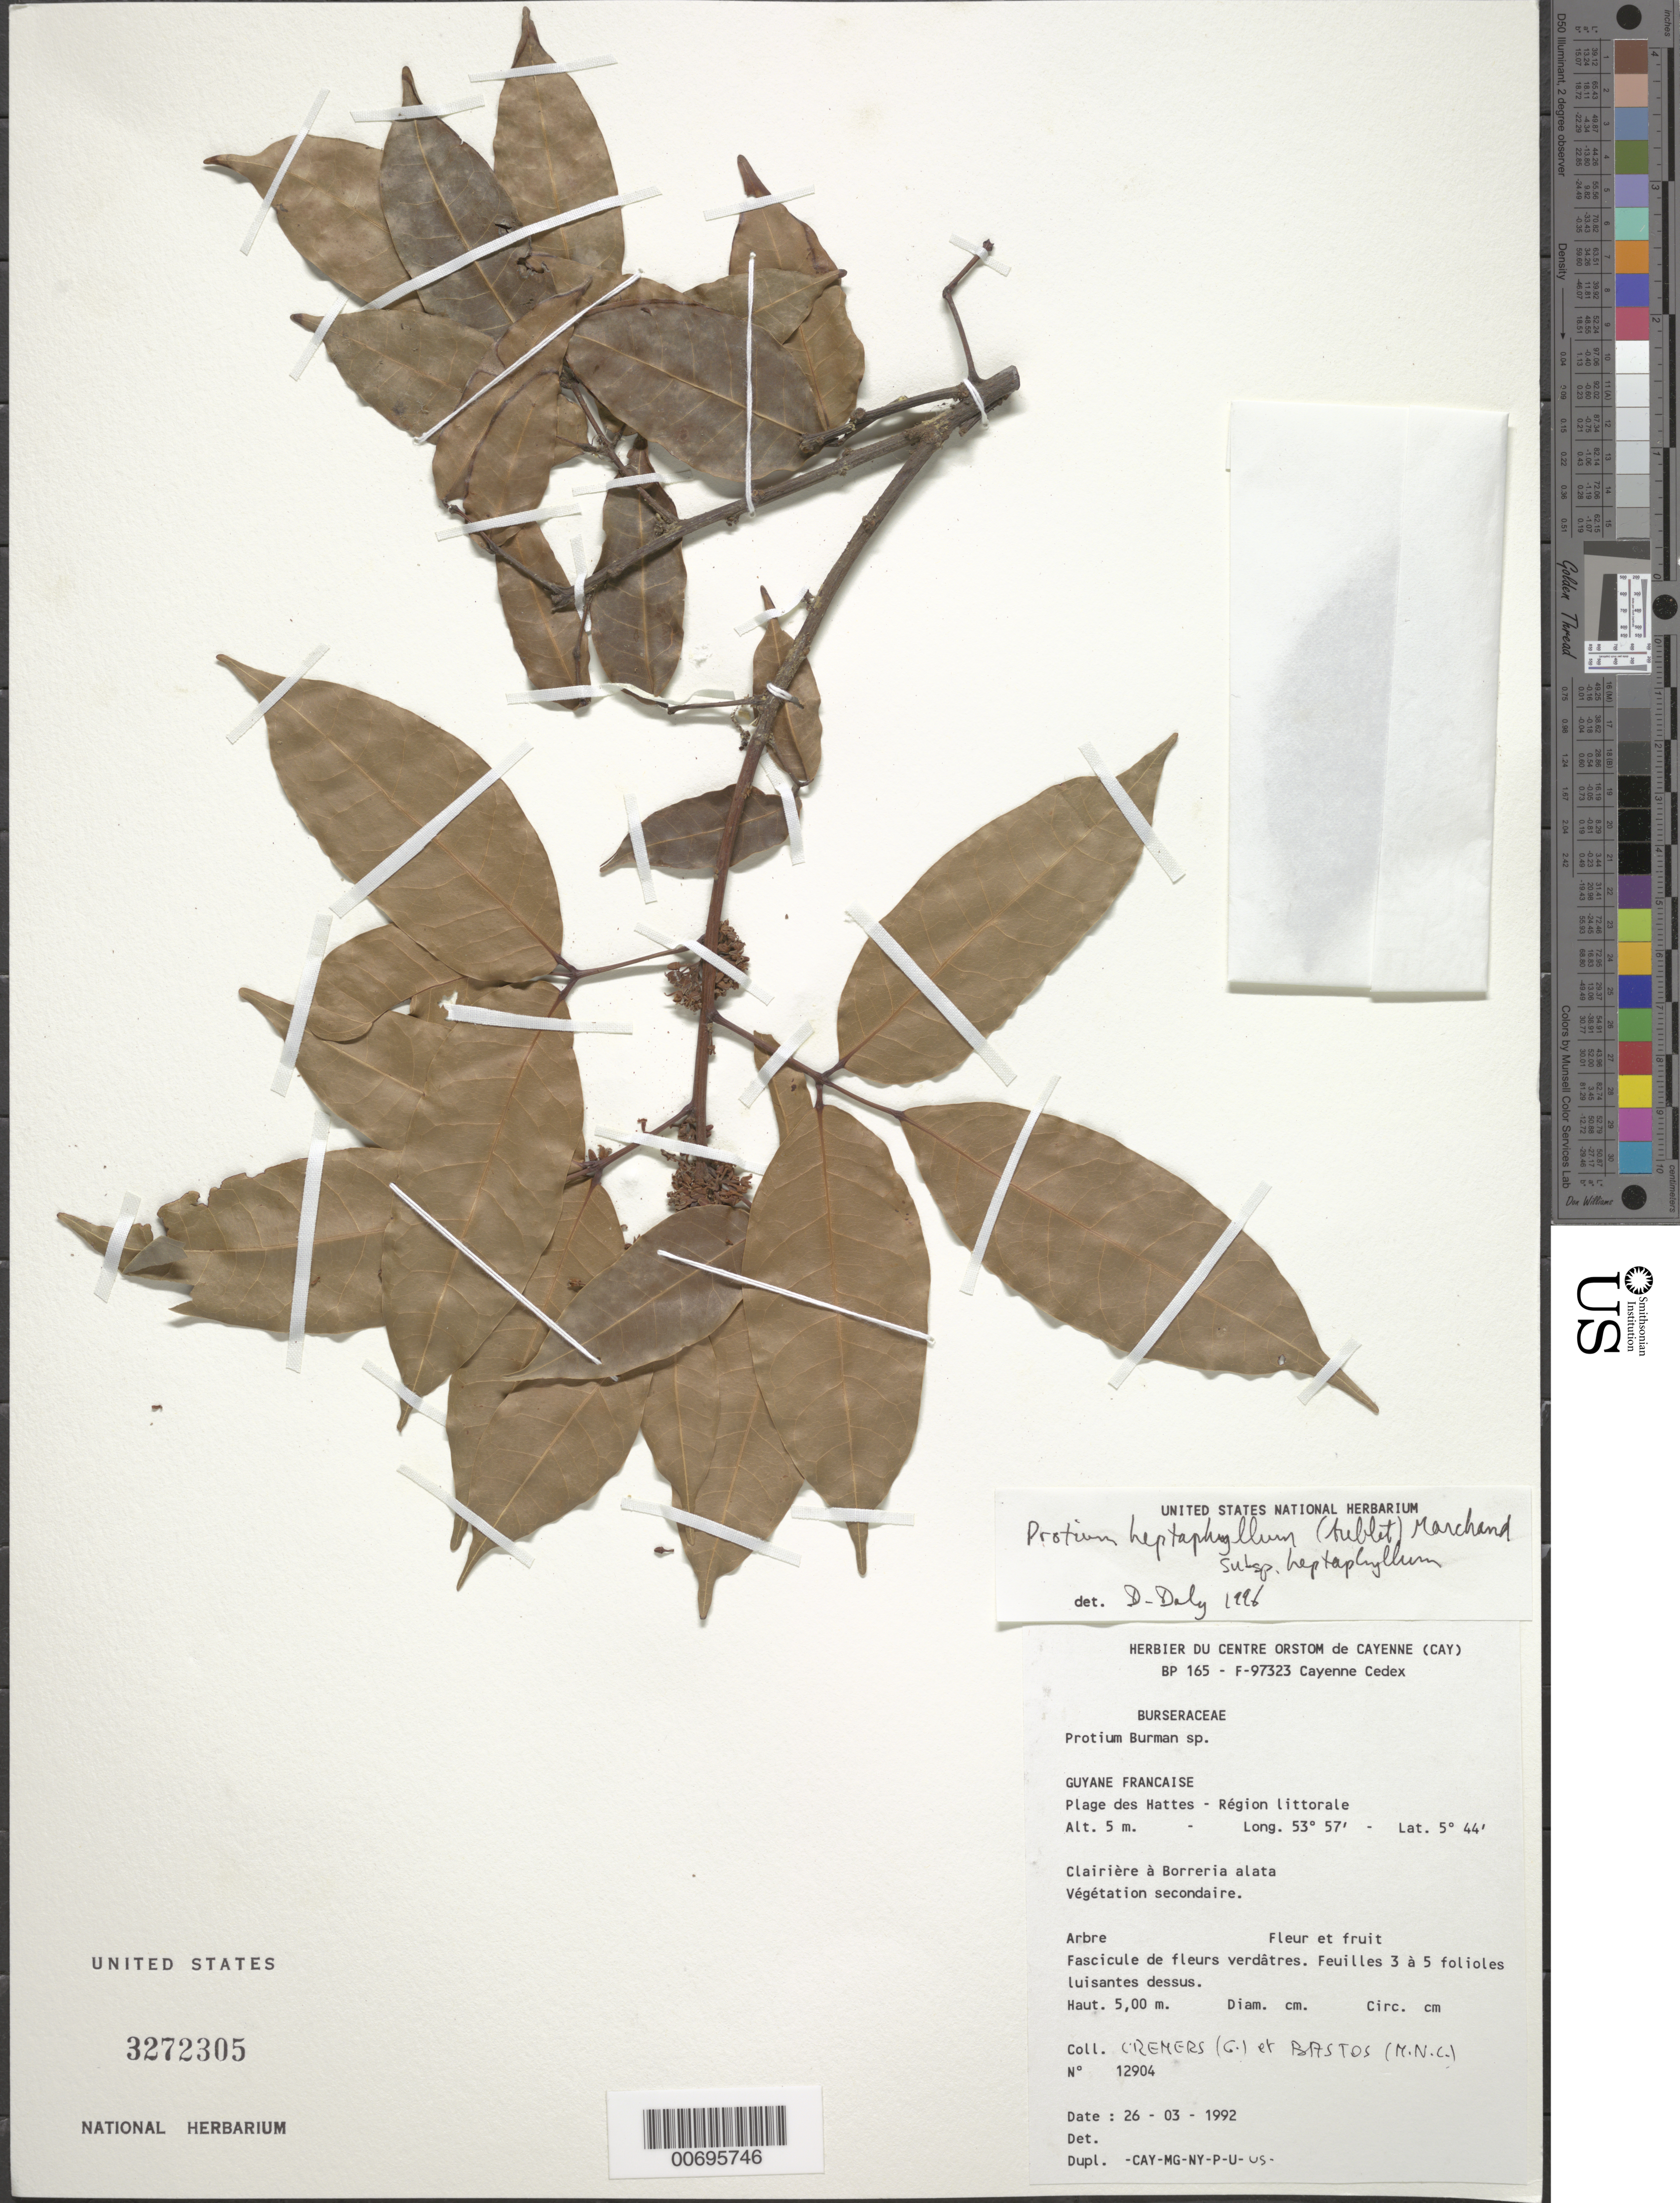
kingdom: Plantae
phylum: Tracheophyta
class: Magnoliopsida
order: Sapindales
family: Burseraceae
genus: Protium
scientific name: Protium heptaphyllum subsp. heptaphyllum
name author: (Aubl.) Marchand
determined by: Daly, D. C.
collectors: G. Cremers & M. Bastos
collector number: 12904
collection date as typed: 26-Mar-92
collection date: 1992-03-26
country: French Guiana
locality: Plage des Hattes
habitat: Secondary vegetation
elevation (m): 5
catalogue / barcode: US 3222222